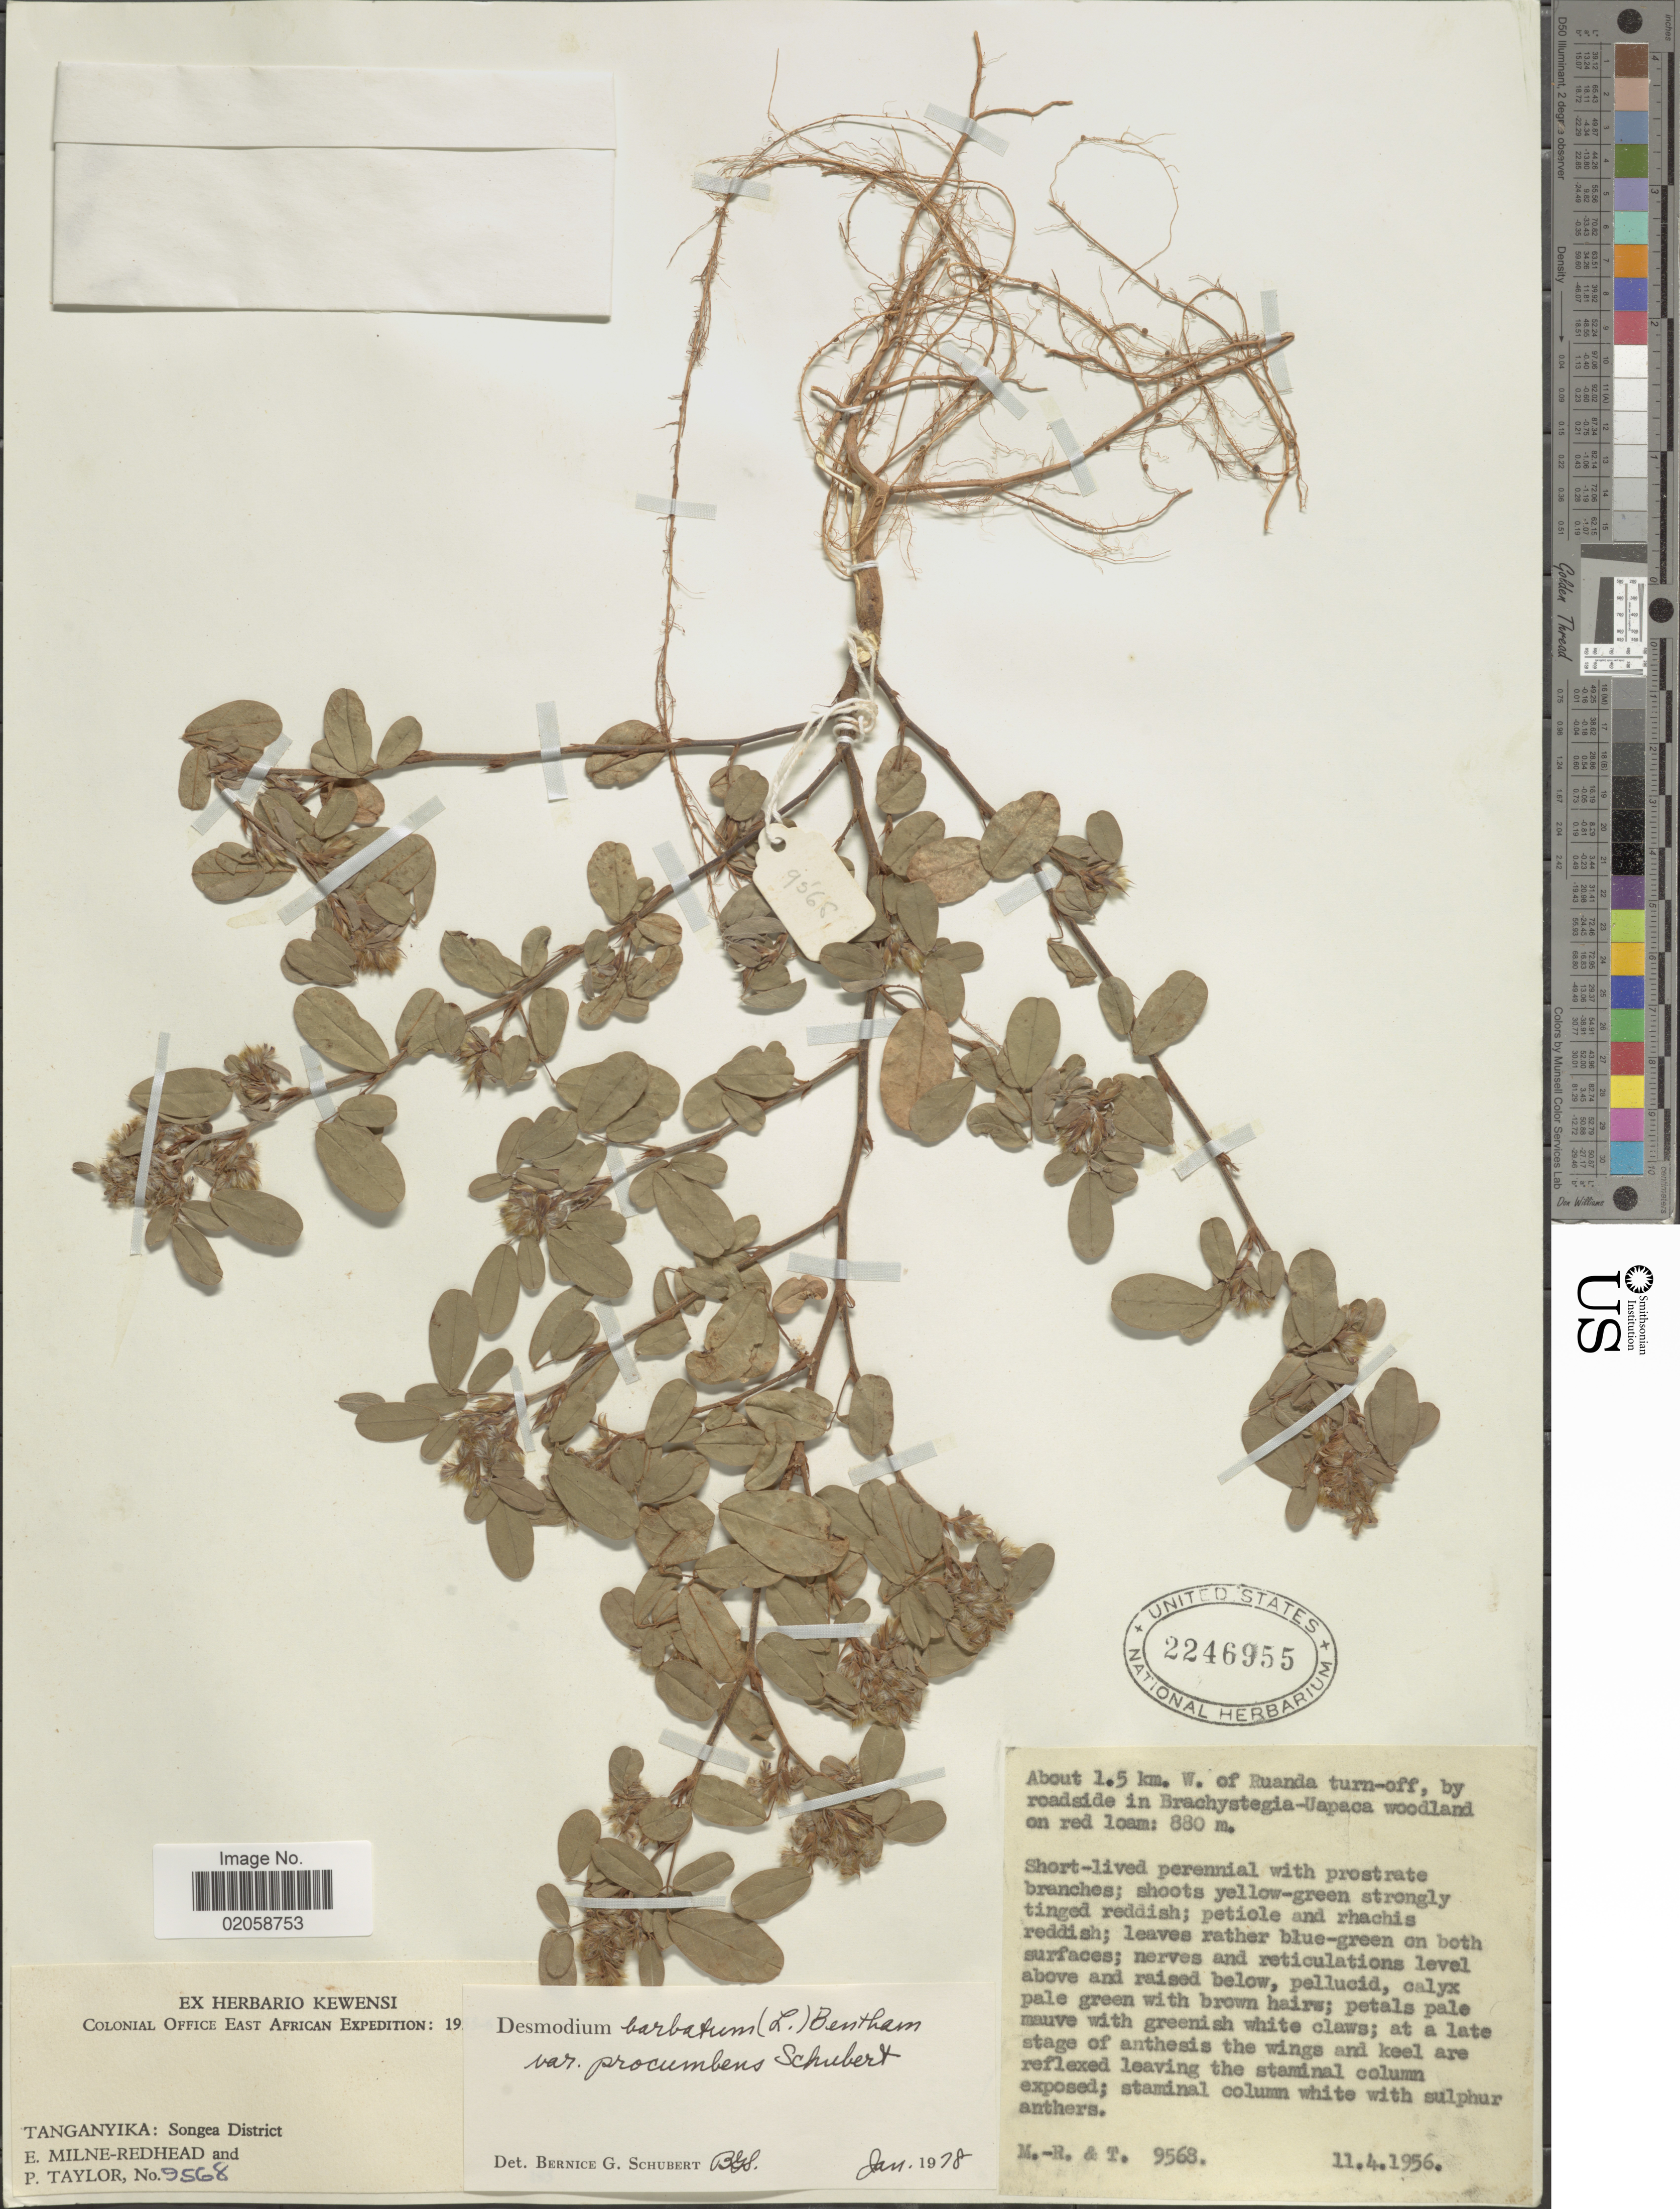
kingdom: Plantae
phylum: Tracheophyta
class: Magnoliopsida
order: Fabales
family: Fabaceae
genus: Grona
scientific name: Grona barbata var. procumbens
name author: (B.G. Schub.) H. Ohashi & K. Ohashi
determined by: Strong, Mark T., (BOT), Smithsonian Institution - National Museum of Natural History (UNITED STATES)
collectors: E. W. Milne-Redhead & P. Taylor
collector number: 9568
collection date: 1956-04-11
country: Tanzania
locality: Tanganyika: Songea District. About 1.5 km. W. of Ruanda turn- off, by roadside in Brachystegia- Uapaca woodland on red loam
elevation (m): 880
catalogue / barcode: US 2246955